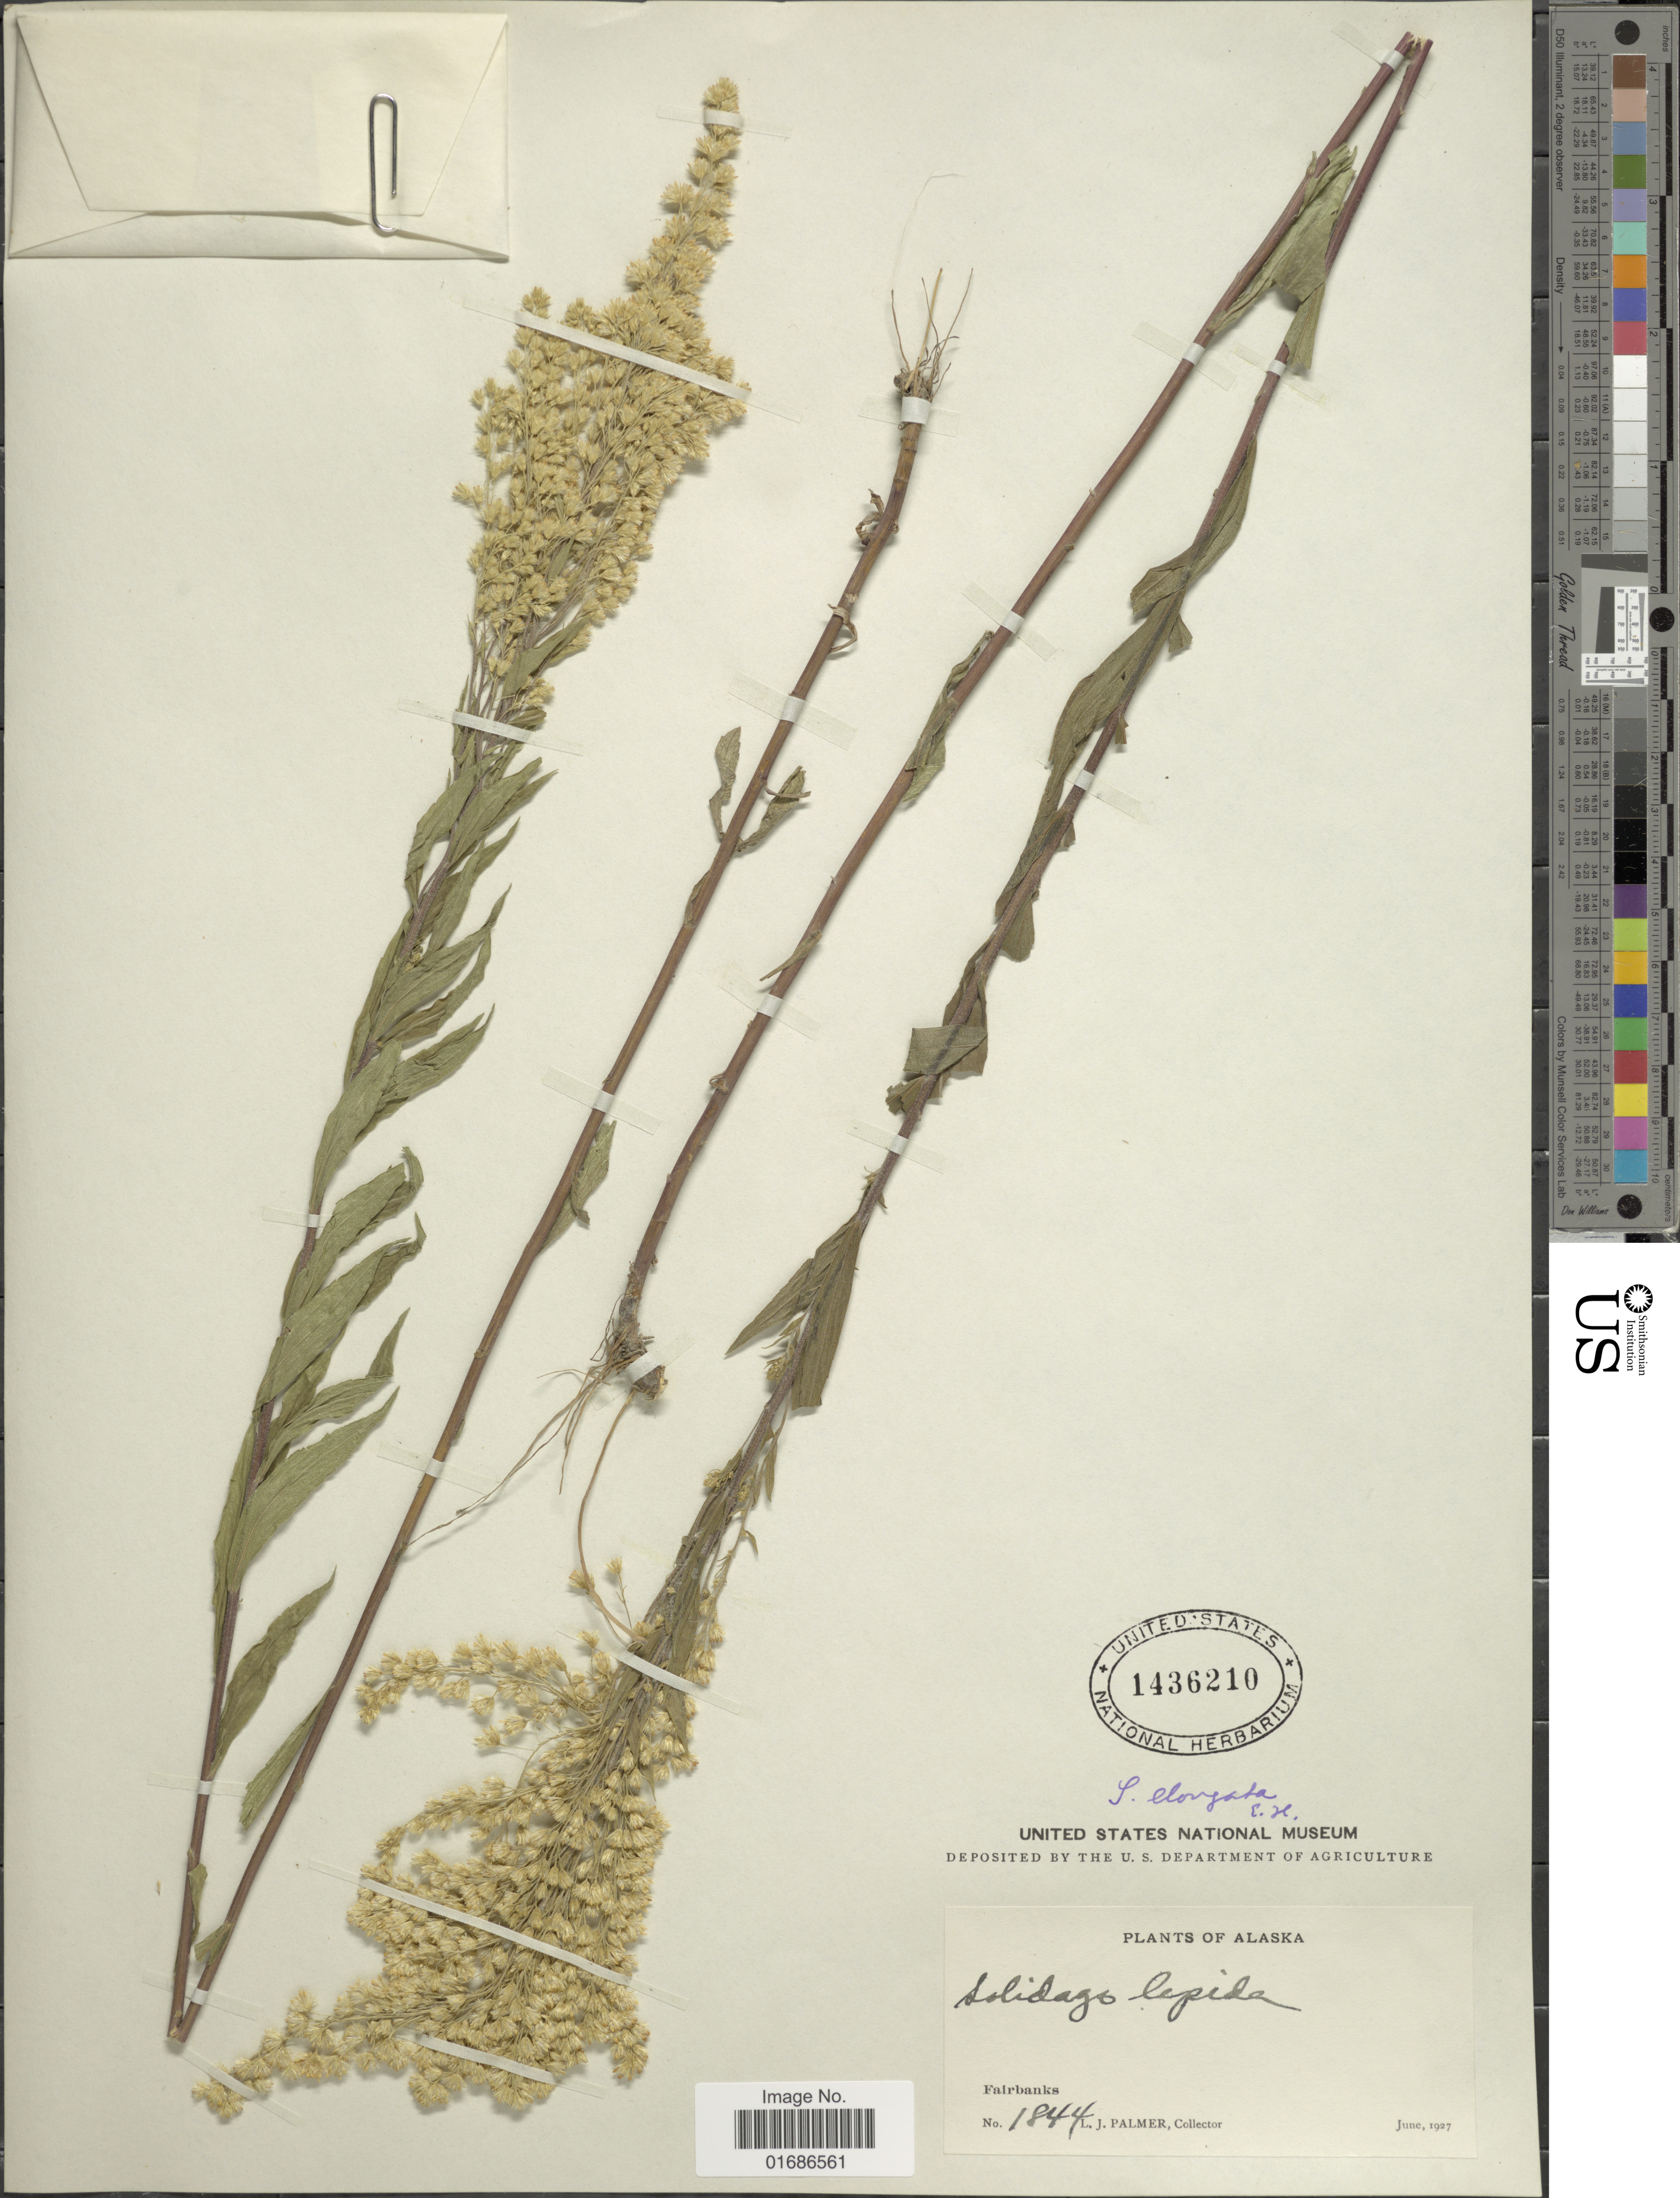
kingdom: Plantae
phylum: Tracheophyta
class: Magnoliopsida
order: Asterales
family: Asteraceae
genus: Solidago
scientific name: Solidago elongata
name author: Nutt.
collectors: L. J. Palmer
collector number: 1844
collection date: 1927-06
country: United States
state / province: Alaska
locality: Fairbanks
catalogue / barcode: US 1436210